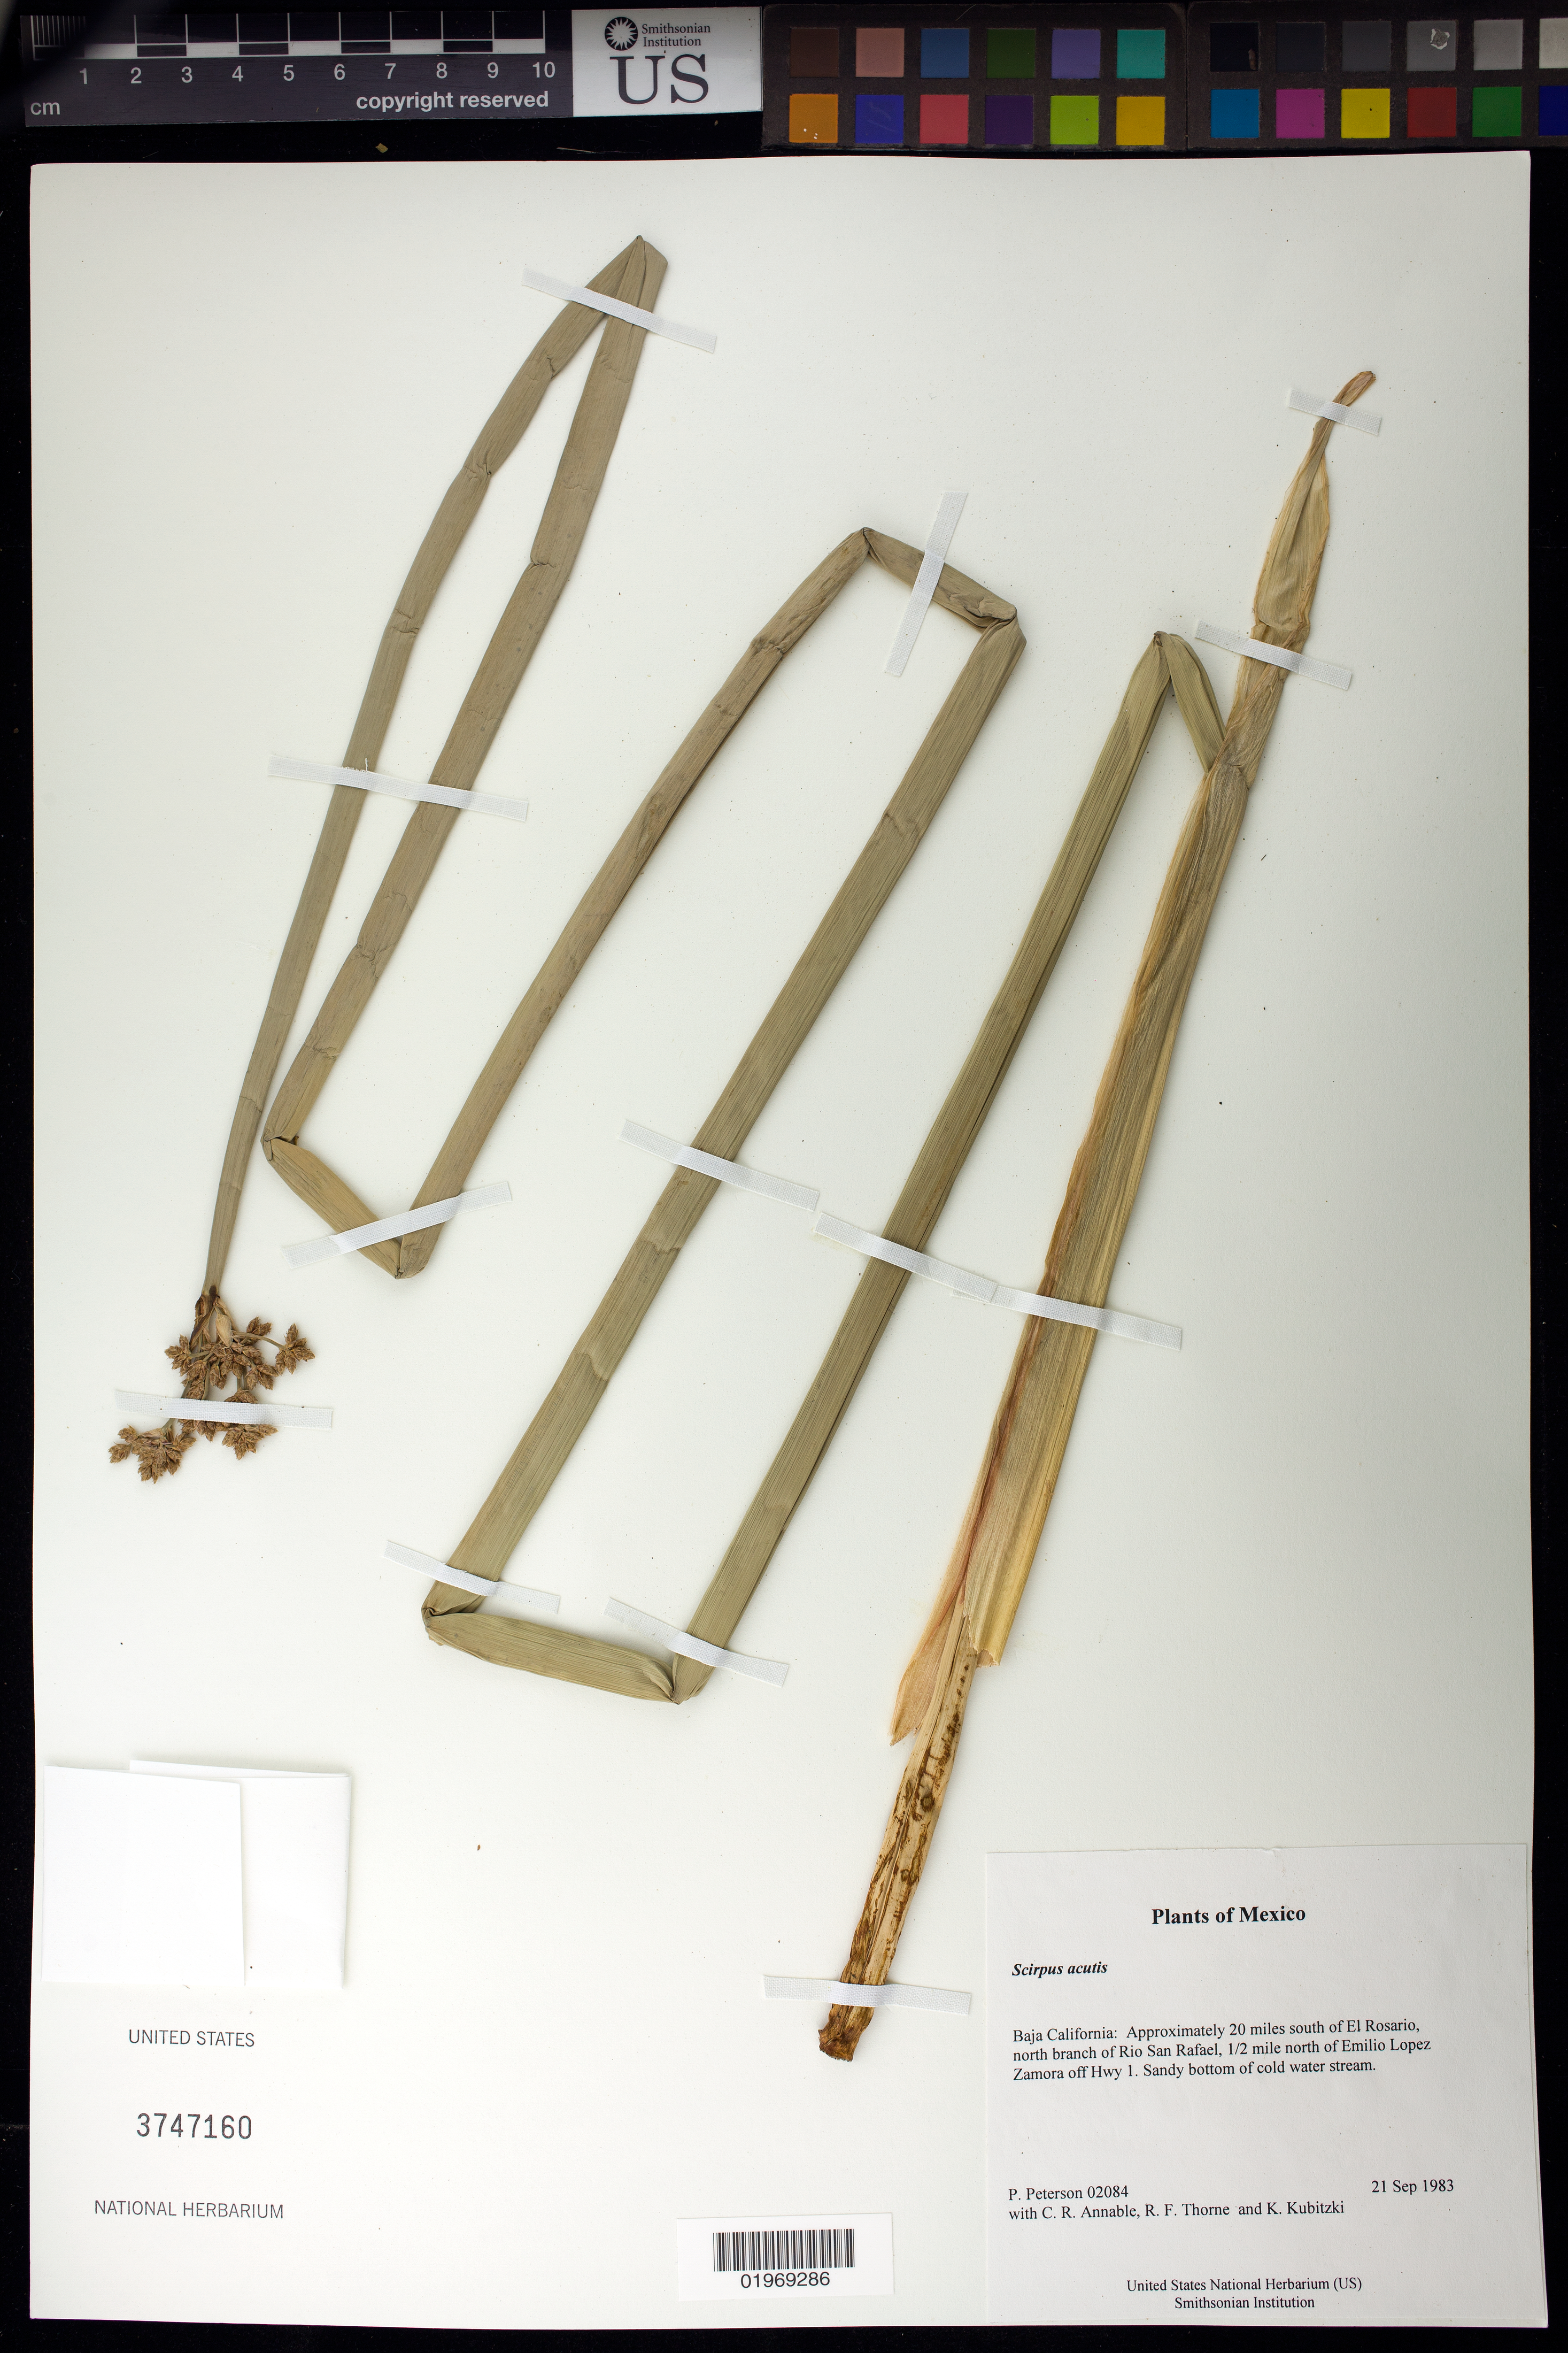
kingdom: Plantae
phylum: Tracheophyta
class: Liliopsida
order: Poales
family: Cyperaceae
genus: Schoenoplectus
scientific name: Schoenoplectus acutus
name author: (Muhl. ex Bigelow) Á. Löve & D. Löve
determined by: Strong, Mark T., (BOT), Smithsonian Institution - National Museum of Natural History (UNITED STATES)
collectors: P. M. Peterson, C. R. Annable, R. F. Thorne & K. Kubitzki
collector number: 02084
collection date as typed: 21 Sep 1983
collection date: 1983-09-21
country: Mexico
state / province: Baja California Norte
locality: Approximately 20 miles south of El Rosario, north branch of Rio San Rafael, 1/2 mile north of Emilio Lopez Zamora off Hwy 1.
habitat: Sandy bottom of cold water stream.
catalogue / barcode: US 3747160